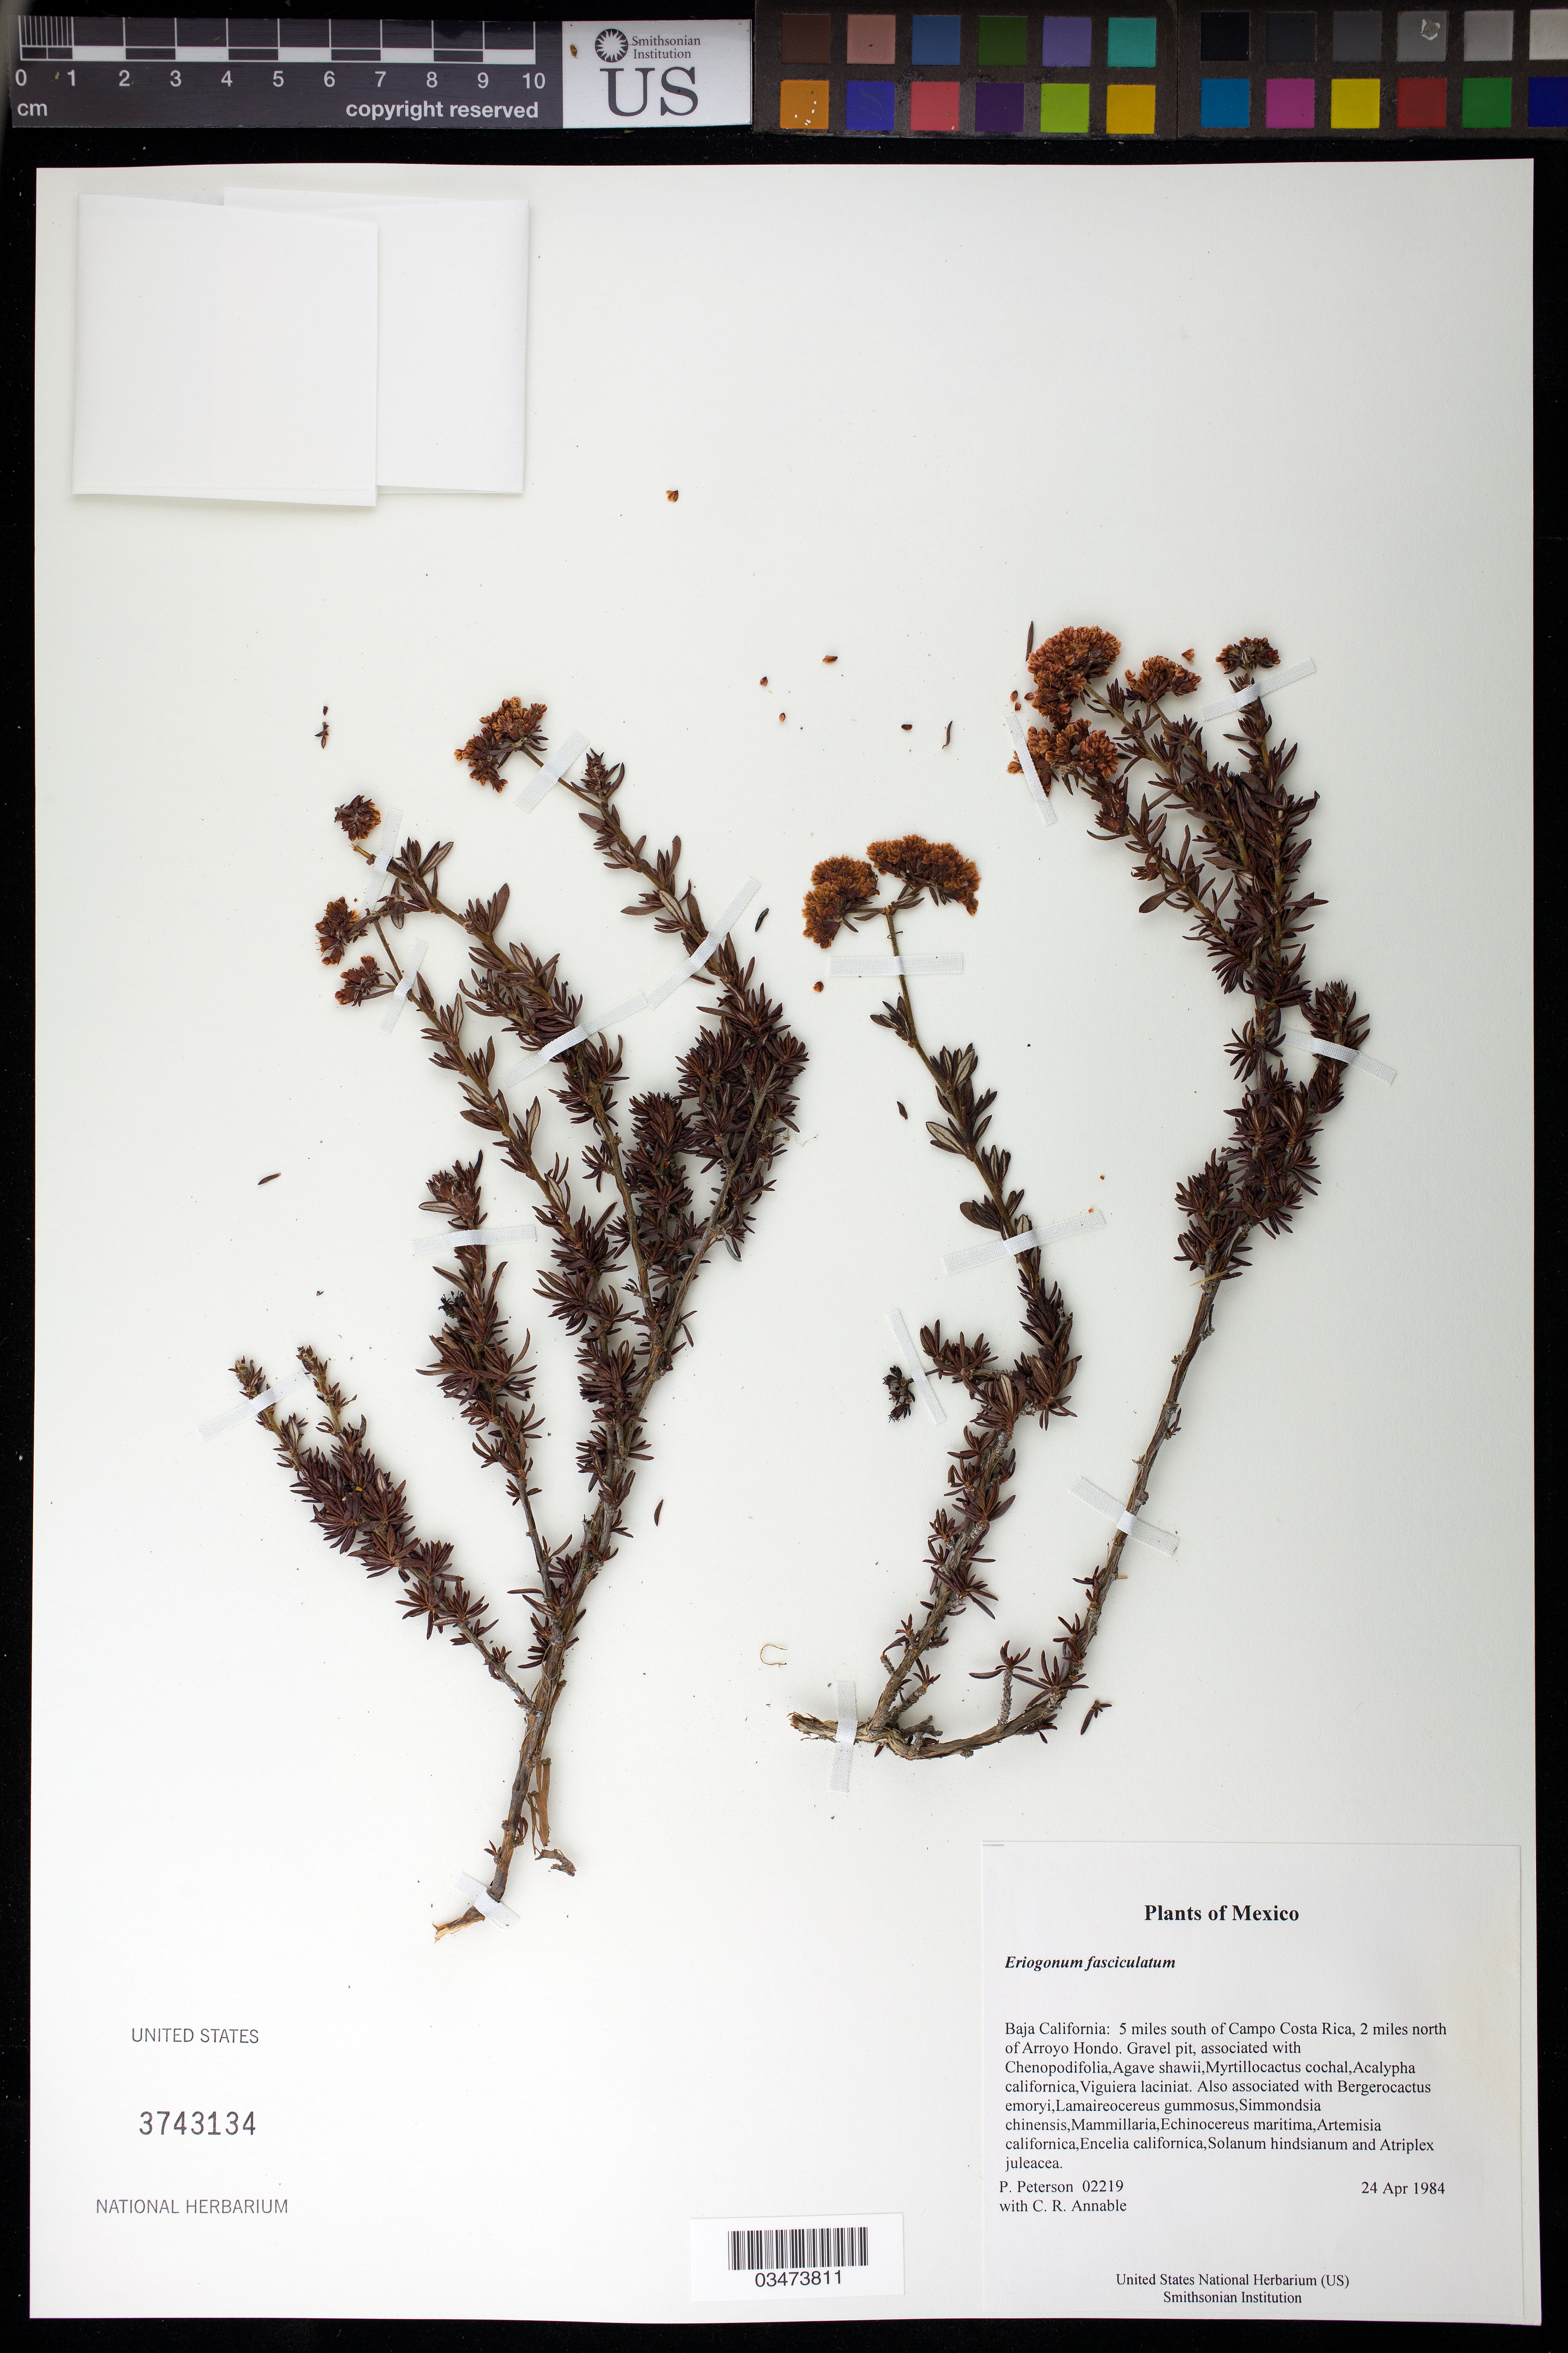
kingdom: Plantae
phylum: Tracheophyta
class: Magnoliopsida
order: Caryophyllales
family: Polygonaceae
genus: Eriogonum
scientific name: Eriogonum fasciculatum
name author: Benth.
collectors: P. M. Peterson & C. R. Annable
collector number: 02219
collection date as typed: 24 Apr 1984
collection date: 1984-04-24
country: Mexico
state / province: Baja California Norte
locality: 5 miles south of Campo Costa Rica, 2 miles north of Arroyo Hondo.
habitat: Gravel pit, associated with Chenopodifolia,Agave shawii,Myrtillocactus cochal,Acalypha californica,Viguiera laciniat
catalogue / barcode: US 3743134